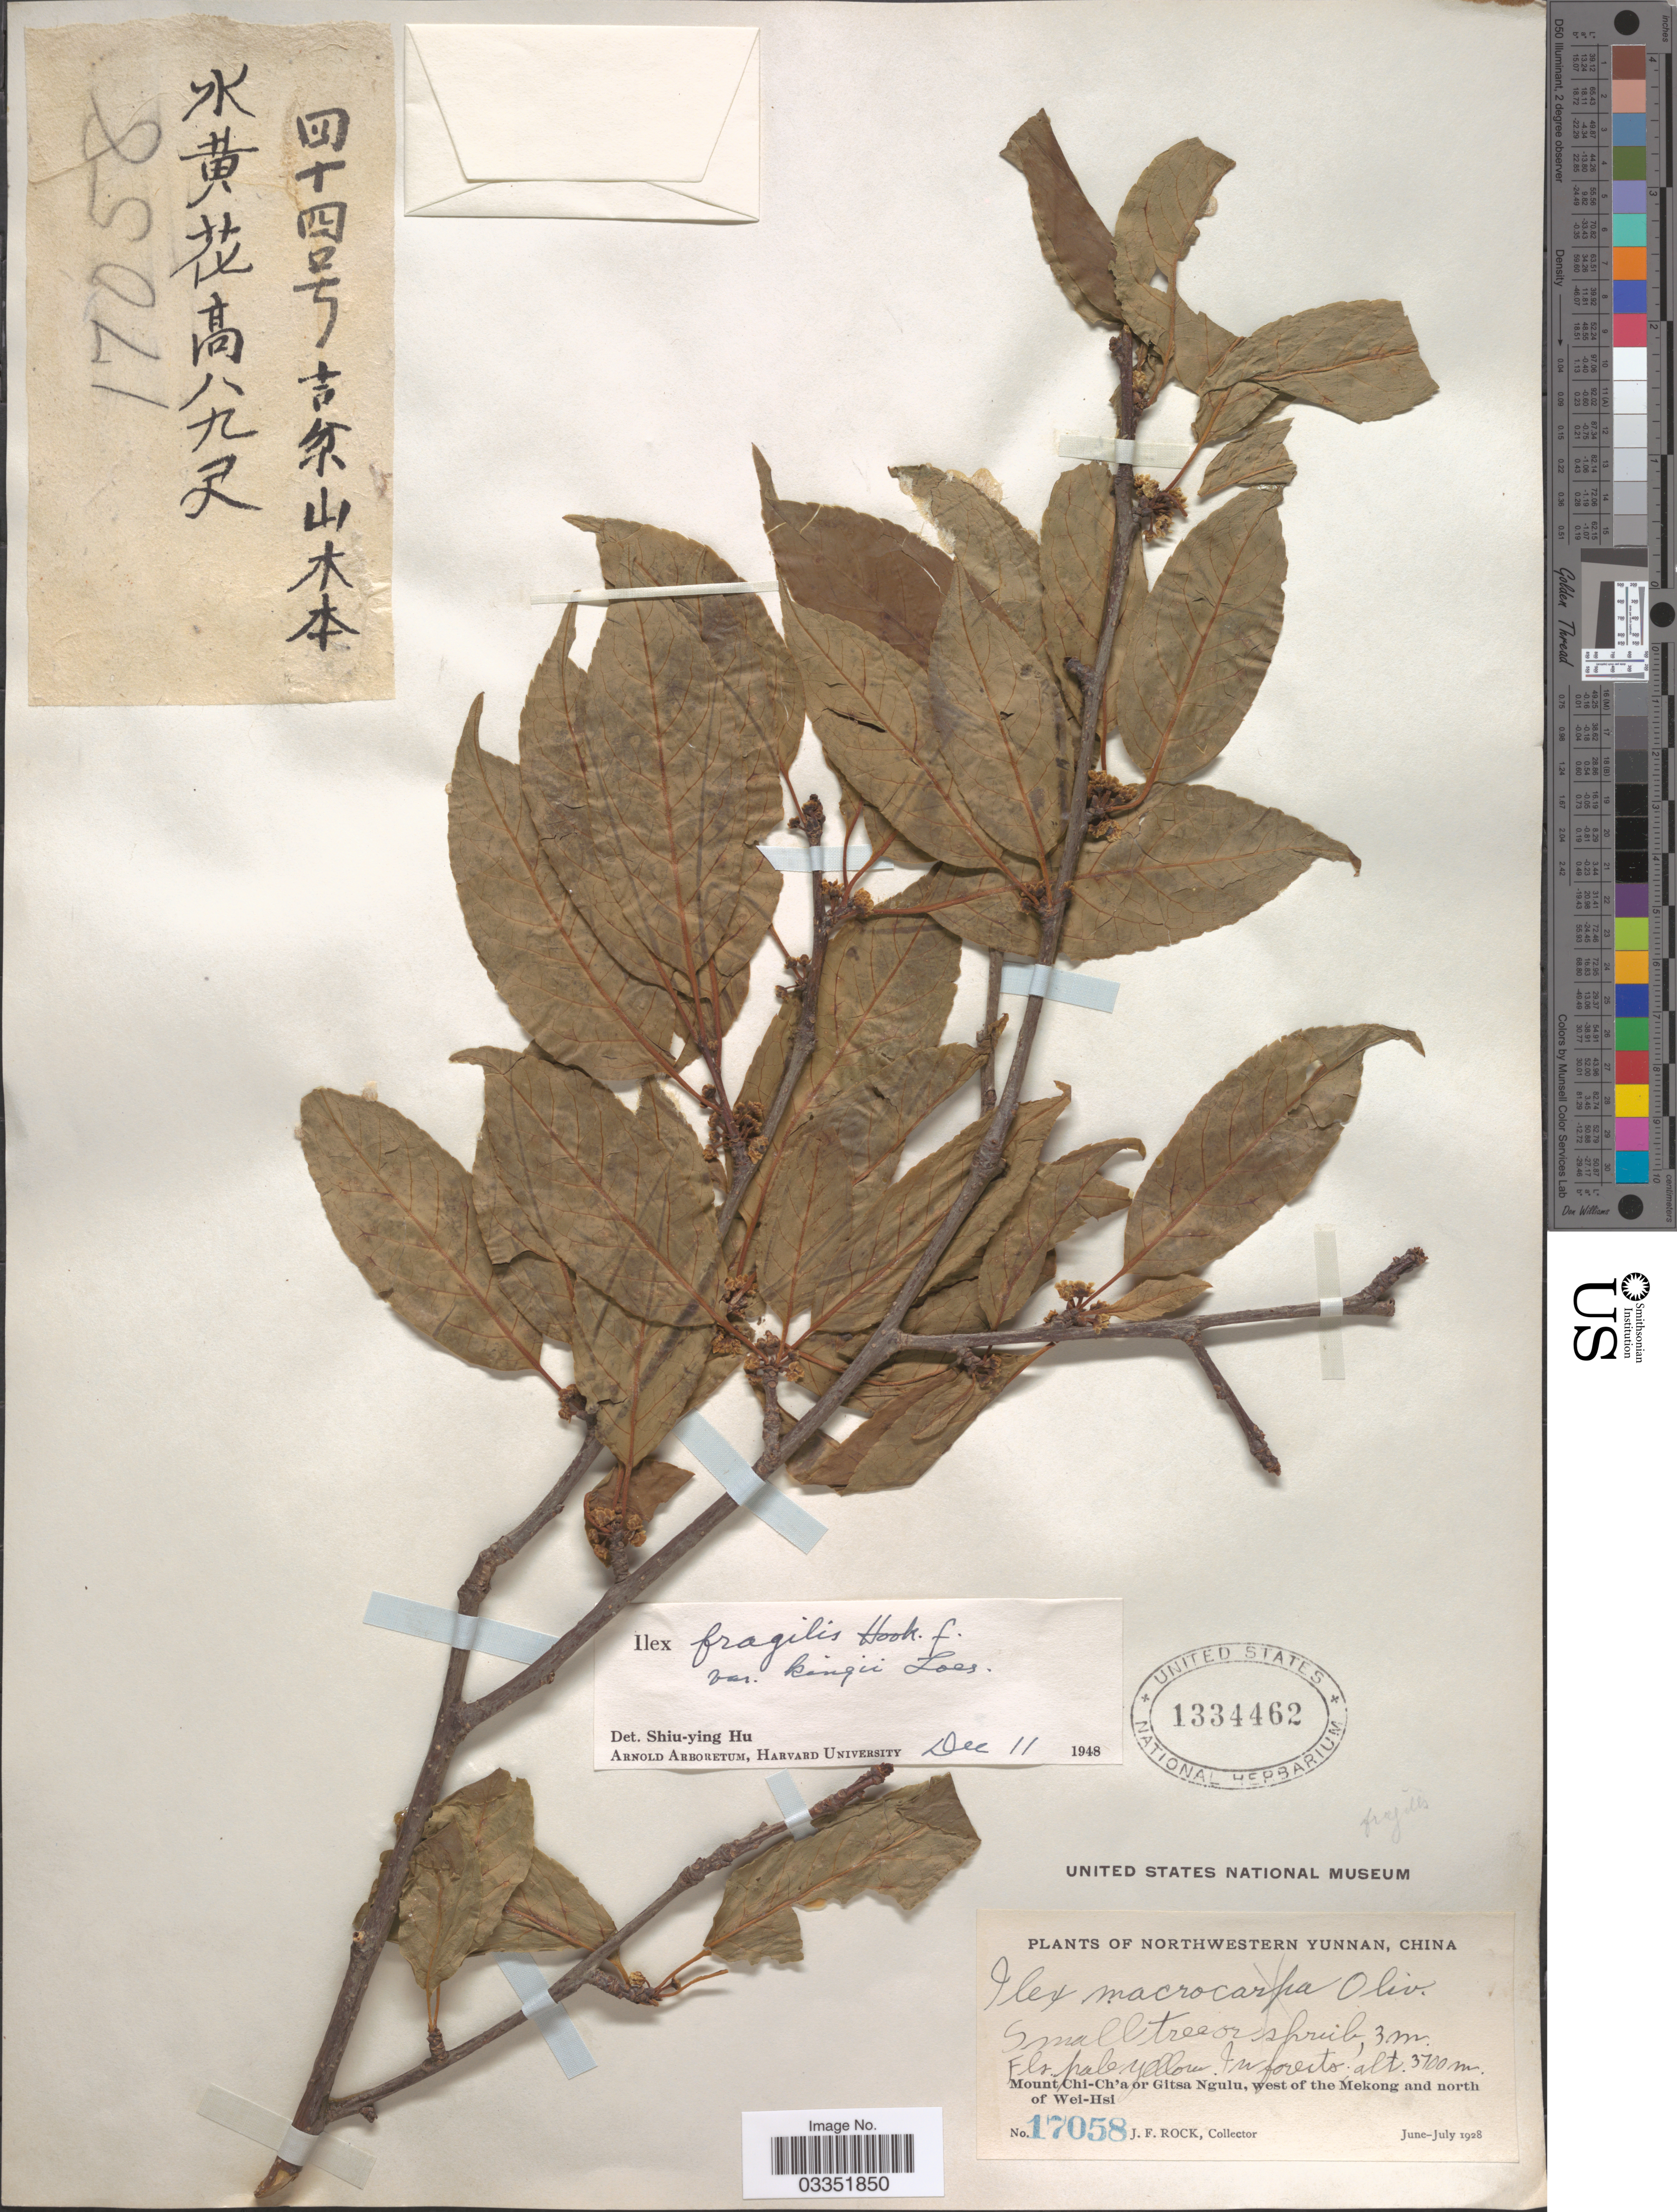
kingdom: Plantae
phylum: Tracheophyta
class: Magnoliopsida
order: Aquifoliales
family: Aquifoliaceae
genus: Ilex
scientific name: Ilex fragilis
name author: Hook. f.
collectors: J. Rock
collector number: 17058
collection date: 1928-06/1928-07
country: China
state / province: Yunnan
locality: Northwestern Yunnan. Mount Chi-Ch'a or Gitsa Ngulu, west of the Mekong and north of Wei-Hsi.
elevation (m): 3700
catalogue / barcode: US 1334462